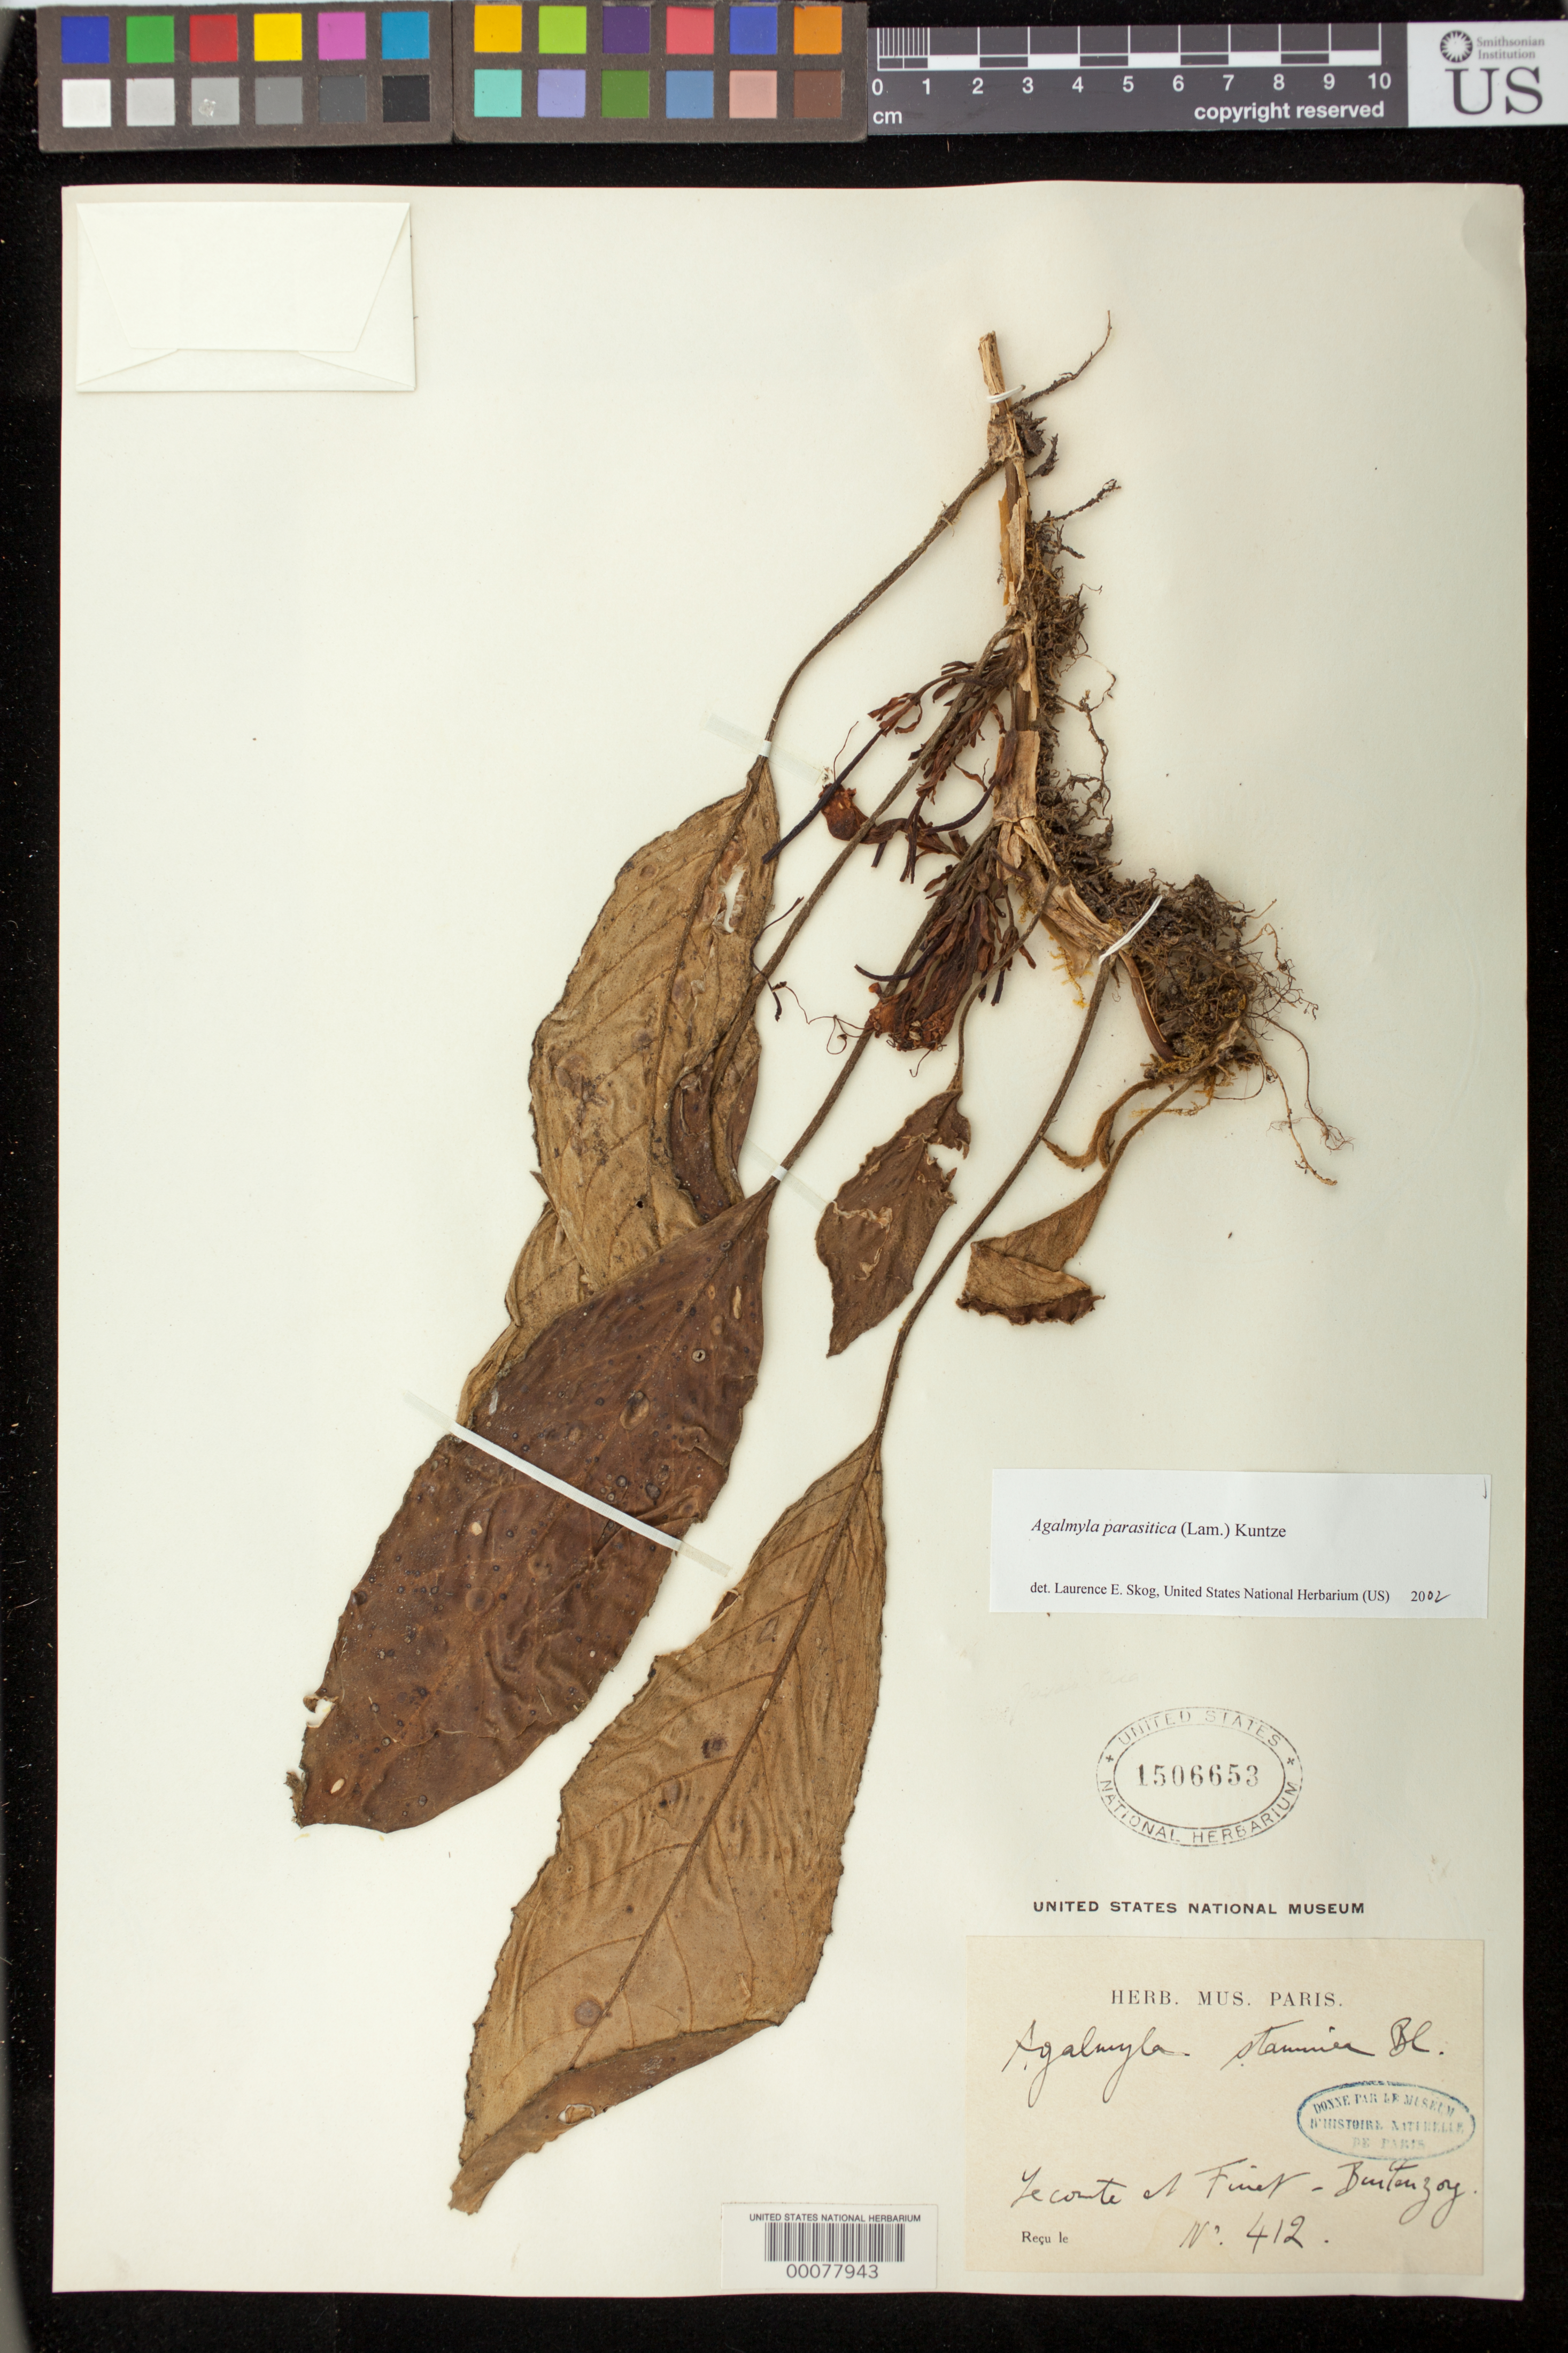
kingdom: Plantae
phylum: Tracheophyta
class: Magnoliopsida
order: Lamiales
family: Gesneriaceae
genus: Agalmyla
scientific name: Agalmyla parasitica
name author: (Lam.) Kuntze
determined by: Skog, Laurence E.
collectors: J. LeConte & Finet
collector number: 412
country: Indonesia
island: Java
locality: Buitenzorg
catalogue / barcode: US 1506653